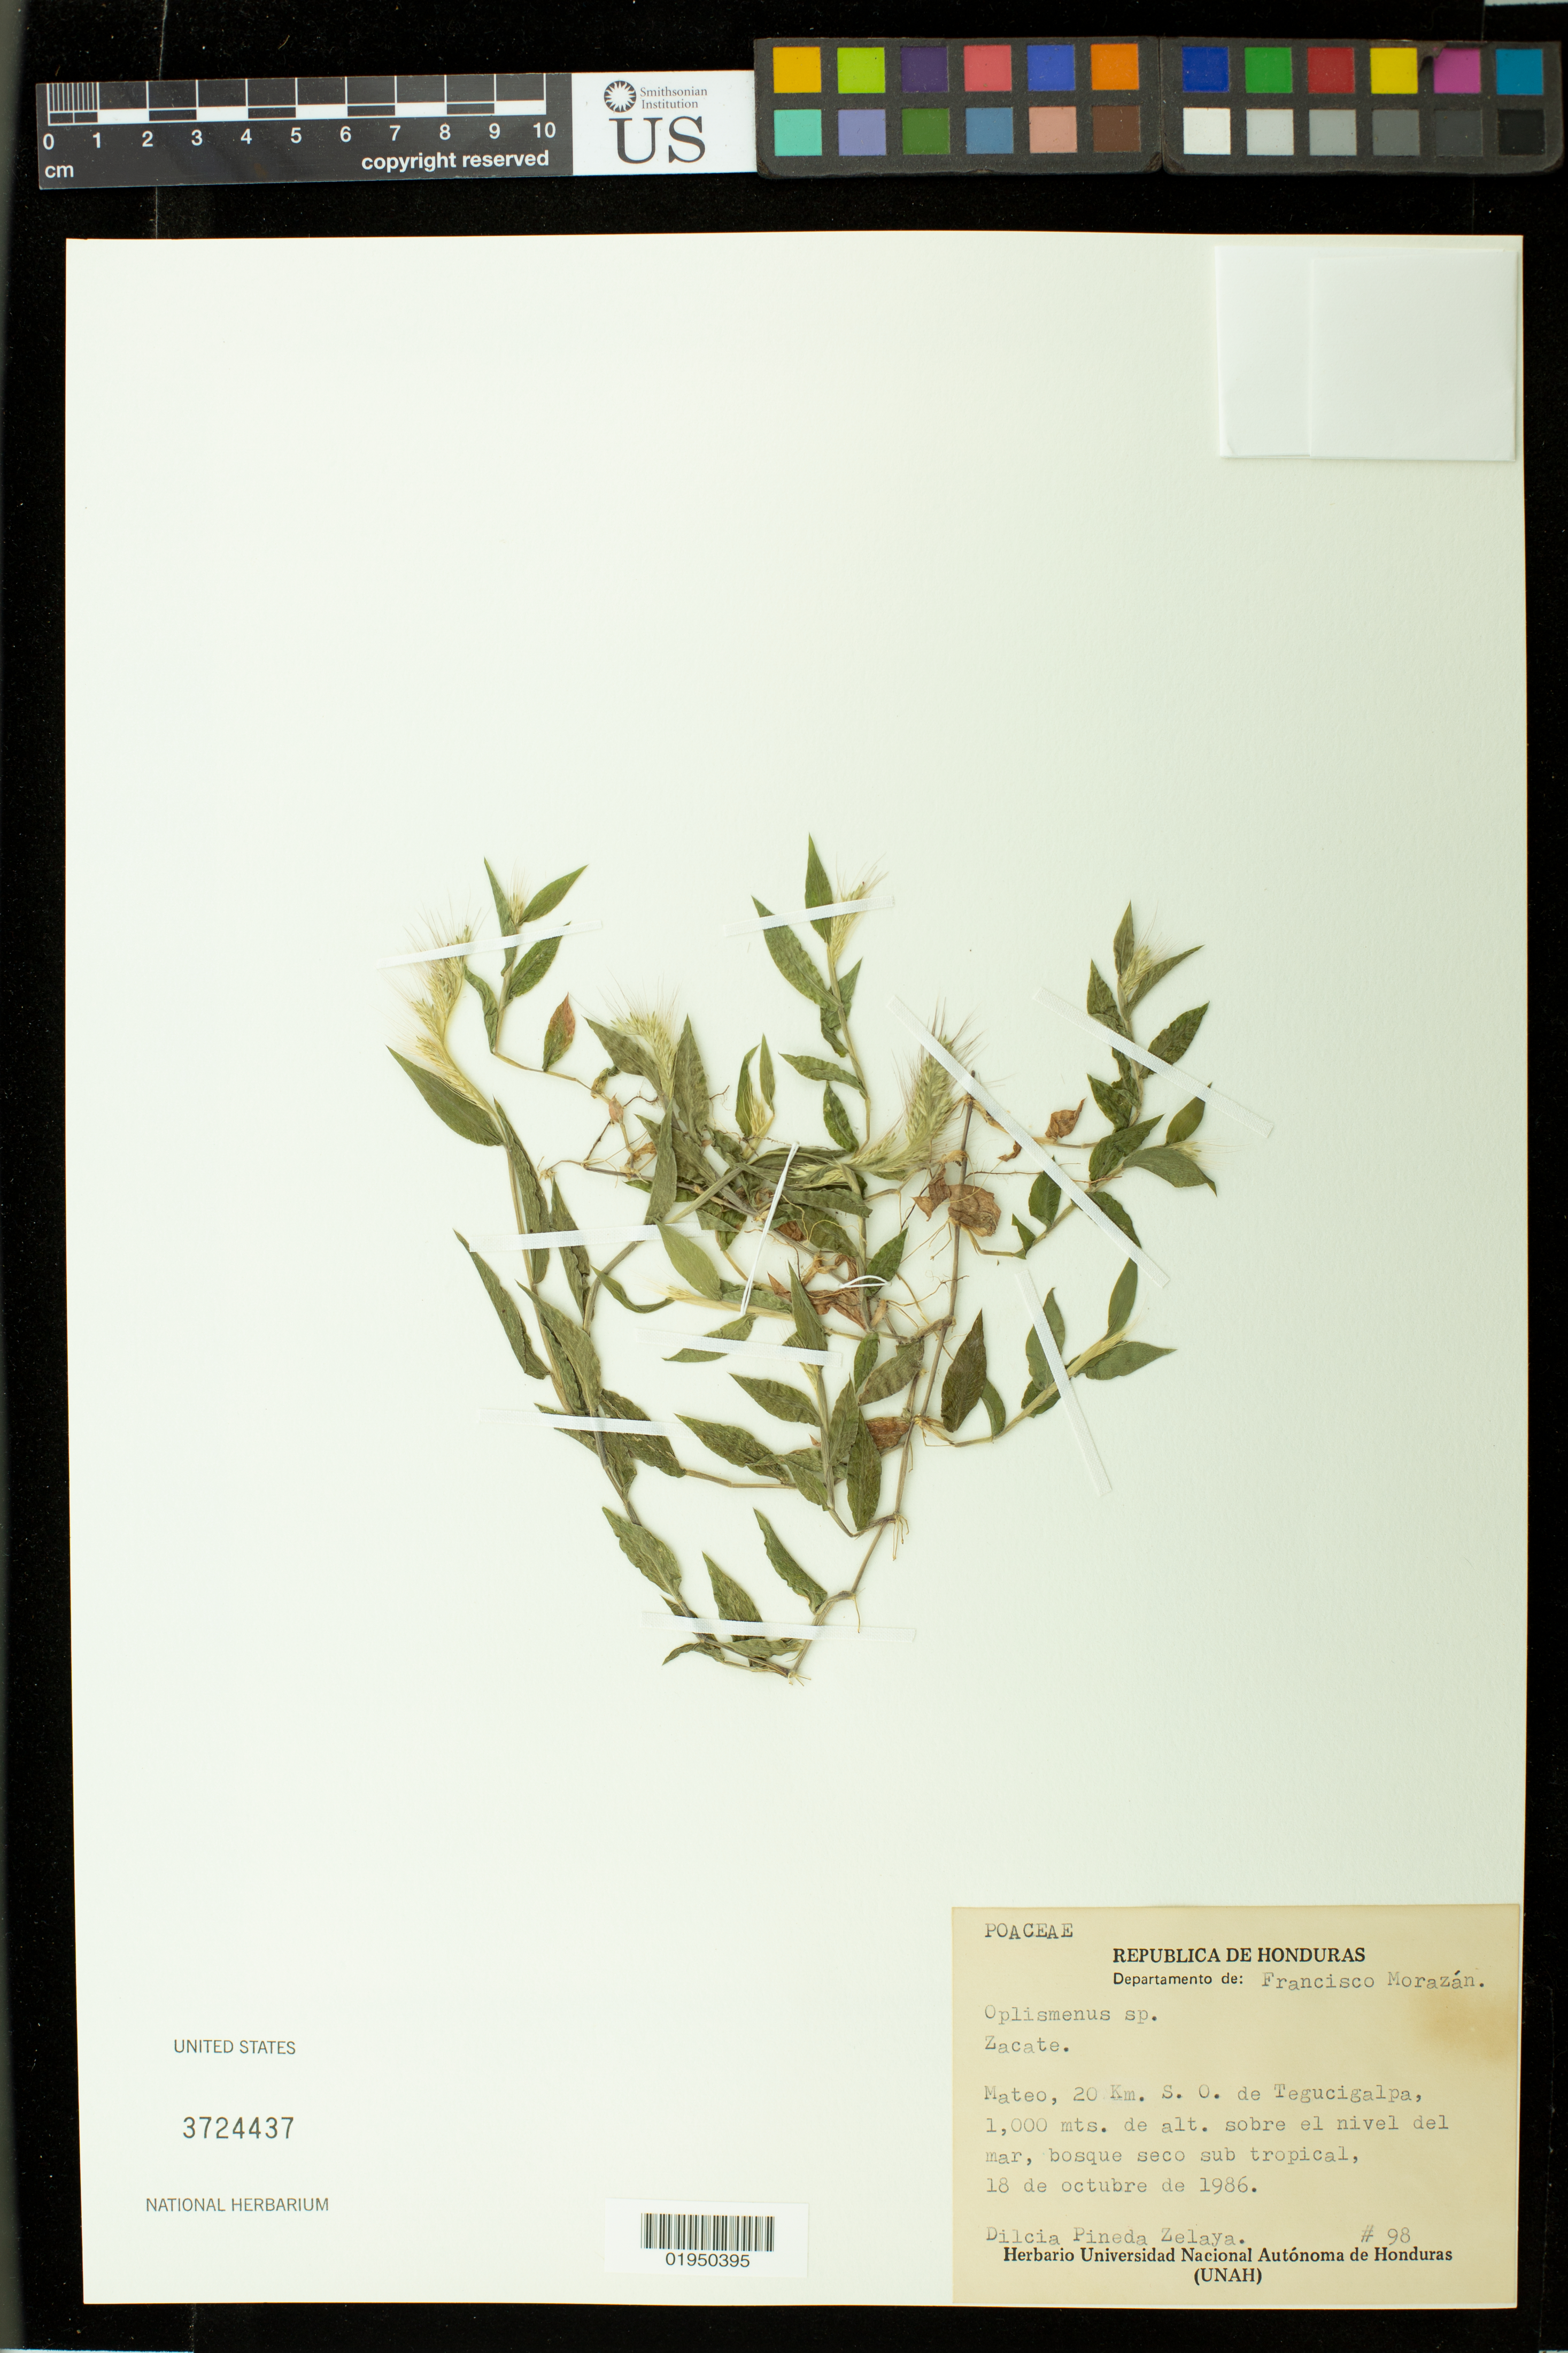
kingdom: Plantae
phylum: Tracheophyta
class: Liliopsida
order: Poales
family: Poaceae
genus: Oplismenus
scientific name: Oplismenus sp.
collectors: D. Zelaya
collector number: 98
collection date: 1986-10-18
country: Honduras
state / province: Fco. Morazán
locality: Mateo. 20 Km. S. O. de Tegucigalpa. sobre del nivel del mar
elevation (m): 1000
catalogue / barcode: US 3724437